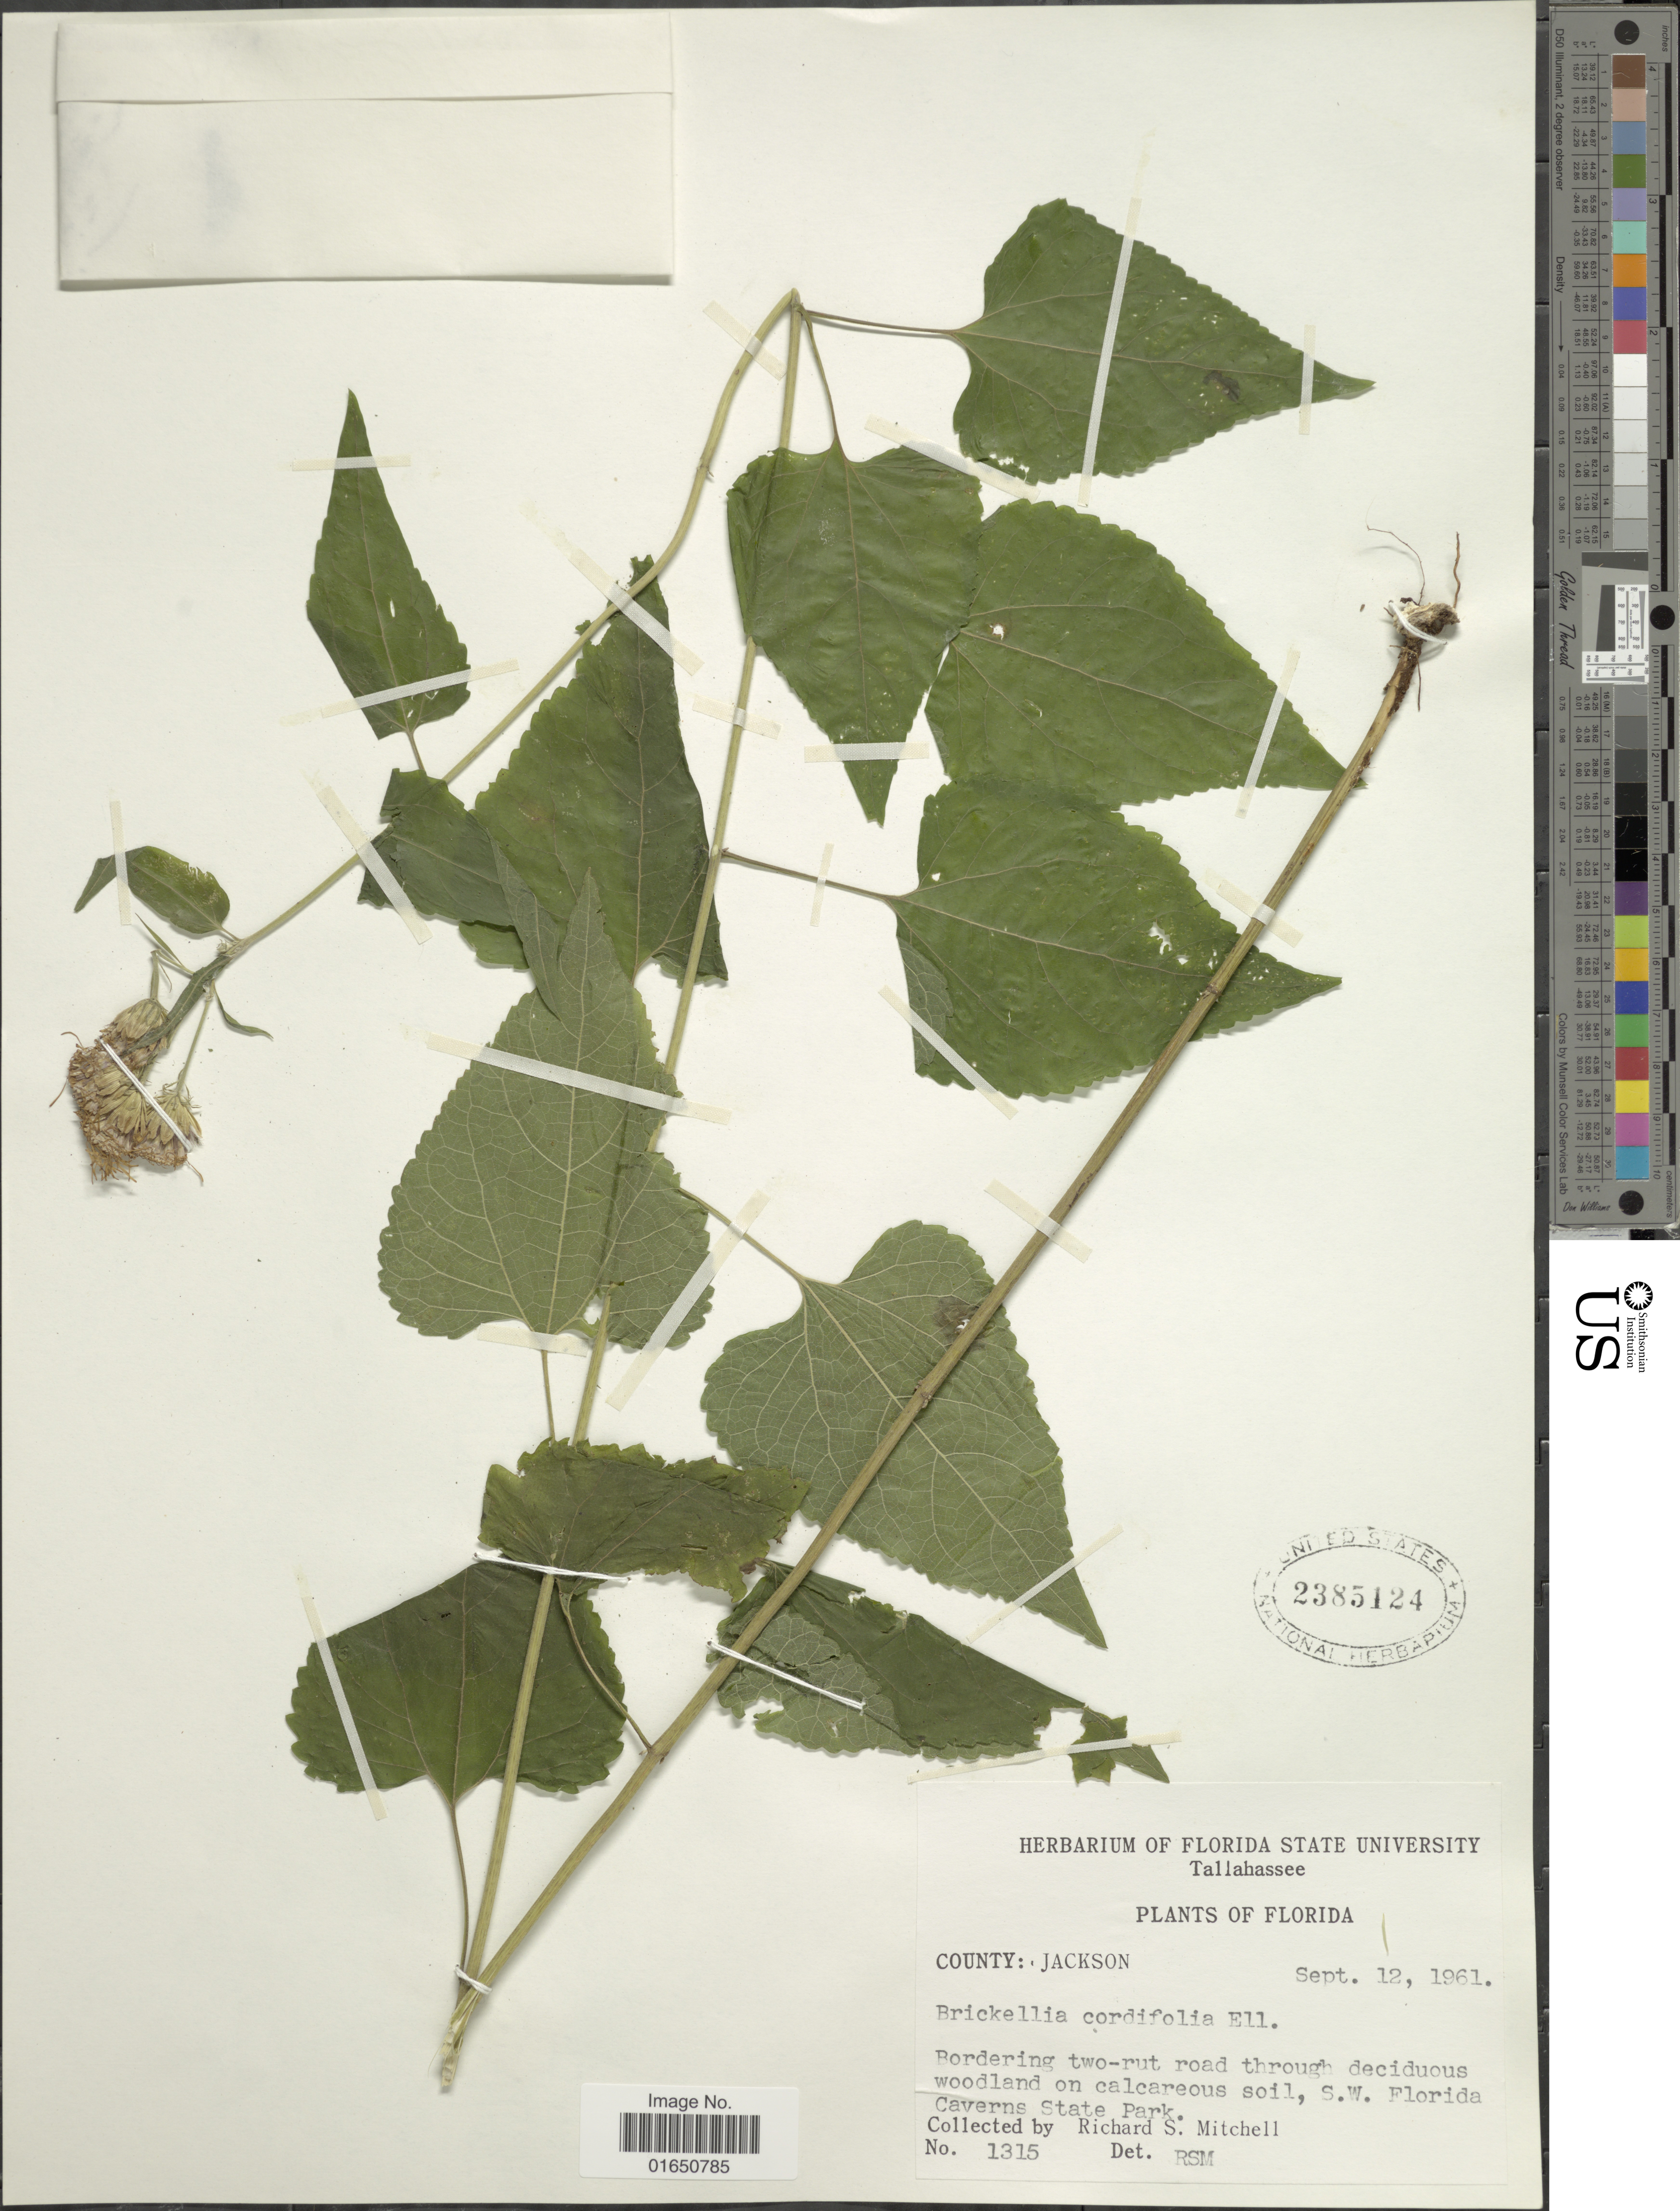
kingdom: Plantae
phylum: Tracheophyta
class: Magnoliopsida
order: Asterales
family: Asteraceae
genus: Brickellia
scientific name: Brickellia coridifolia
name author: (DC.) B.L. Rob.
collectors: R. S. Mitchell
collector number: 1315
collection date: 1961-09-12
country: United States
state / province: Florida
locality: County: Jackson. Bordering two-rut road through decidouos woodland on calcareous soul, S.W. Florida Caverns State Park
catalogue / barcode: US 2385124